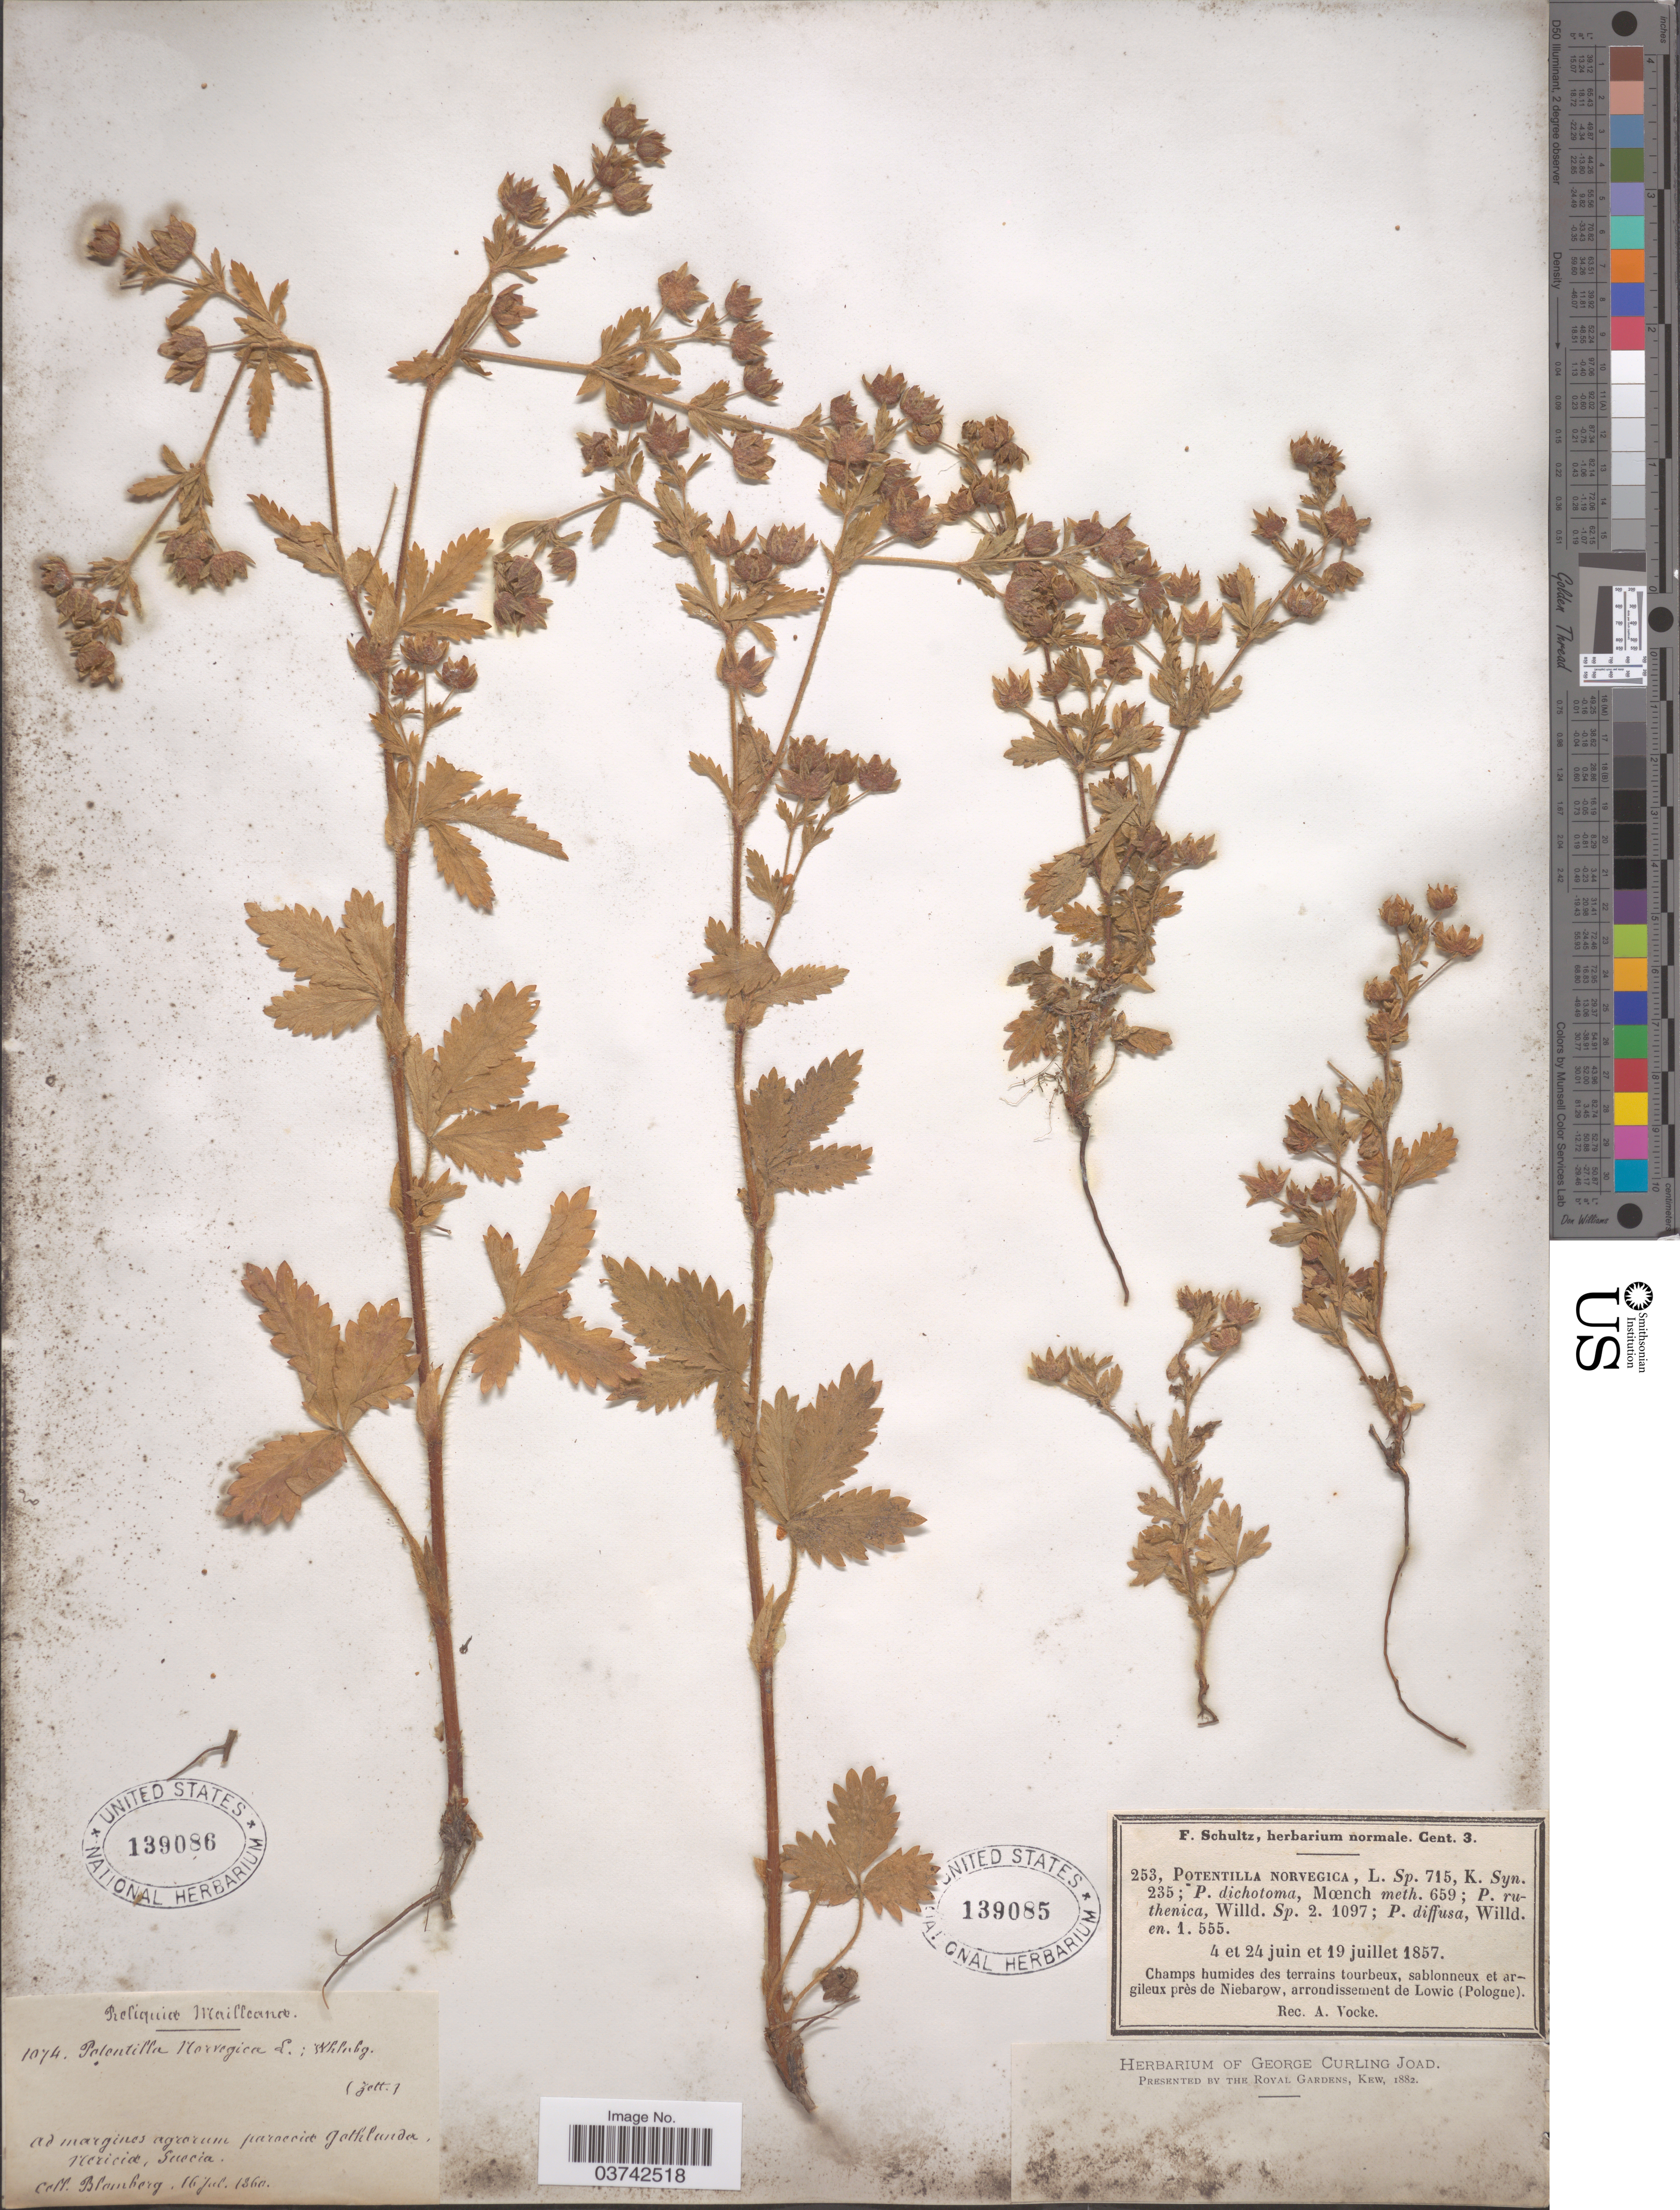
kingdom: Plantae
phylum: Tracheophyta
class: Magnoliopsida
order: Rosales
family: Rosaceae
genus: Potentilla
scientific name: Potentilla norvegica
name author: L.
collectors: Blomberg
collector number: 1074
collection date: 1860-07-16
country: Sweden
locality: Gothlandæ, Mericiæ, Suecia.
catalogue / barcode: US 139086